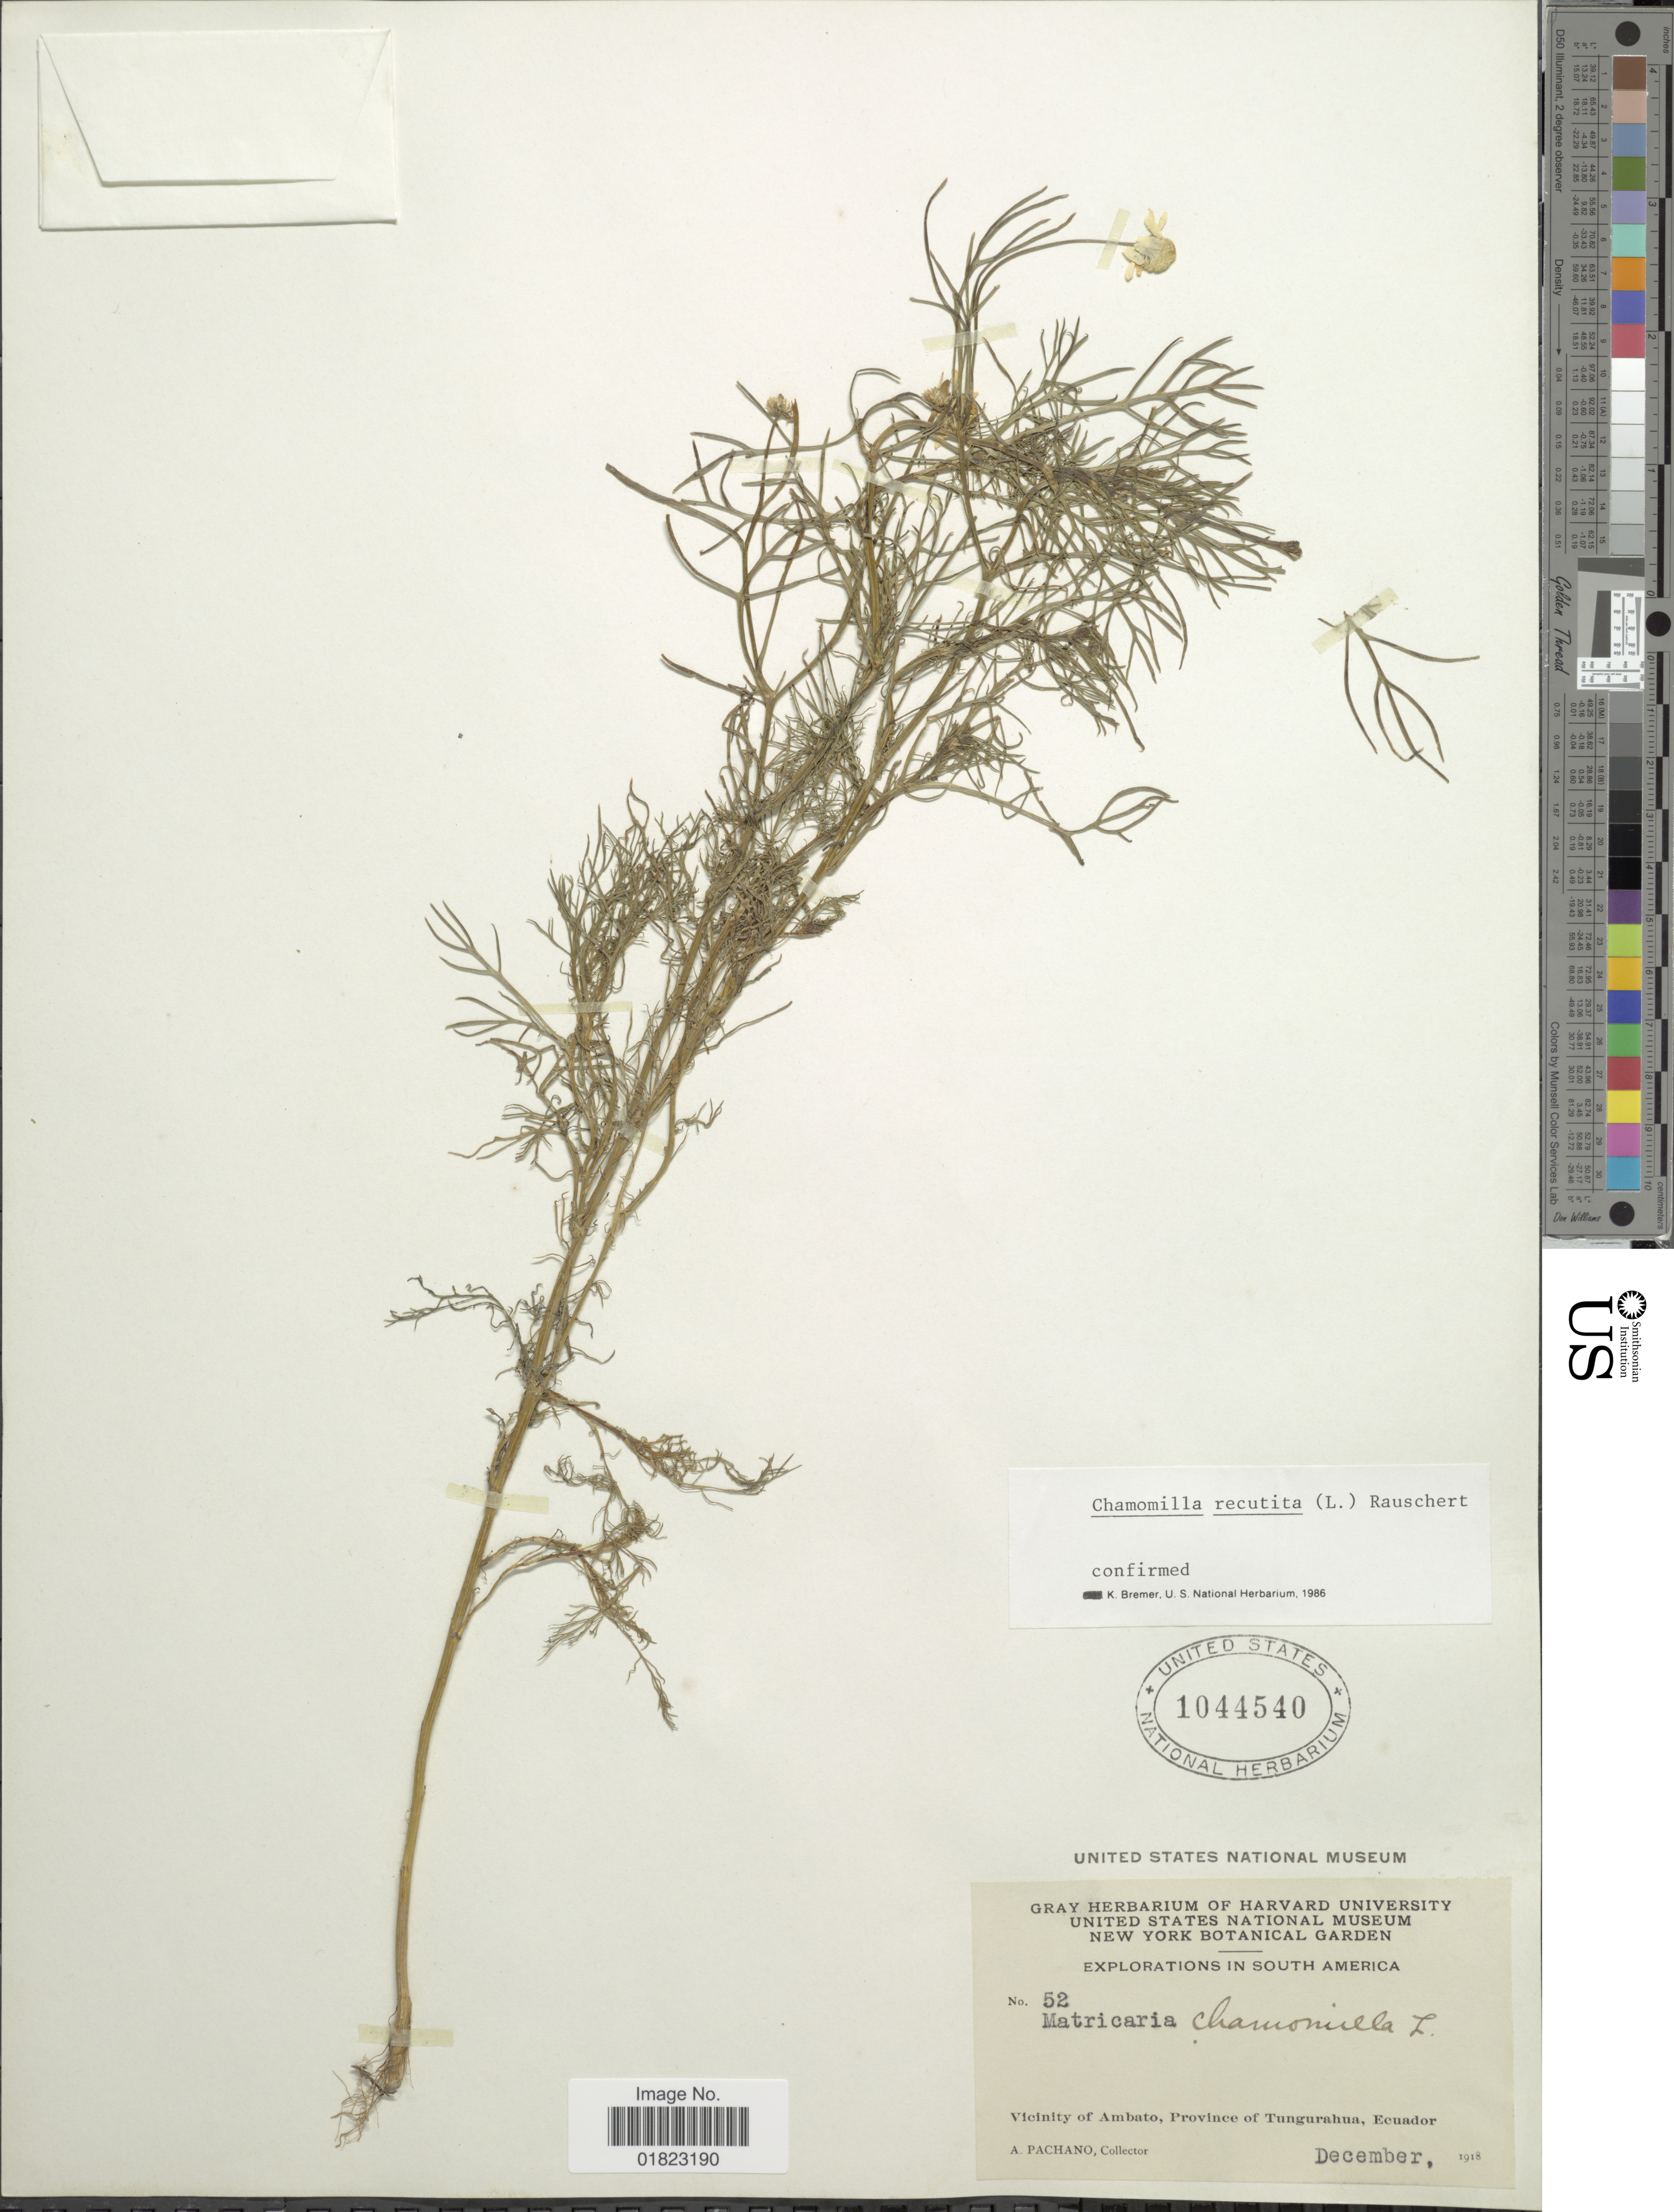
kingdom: Plantae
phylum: Tracheophyta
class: Magnoliopsida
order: Asterales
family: Asteraceae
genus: Matricaria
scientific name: Matricaria recutita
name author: L.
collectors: A. Pachano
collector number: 52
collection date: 1918-12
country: Ecuador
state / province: Tungurahua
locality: Vicinity of Ambato, Province of Tungurahua. Ecuador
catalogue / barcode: US 1044540